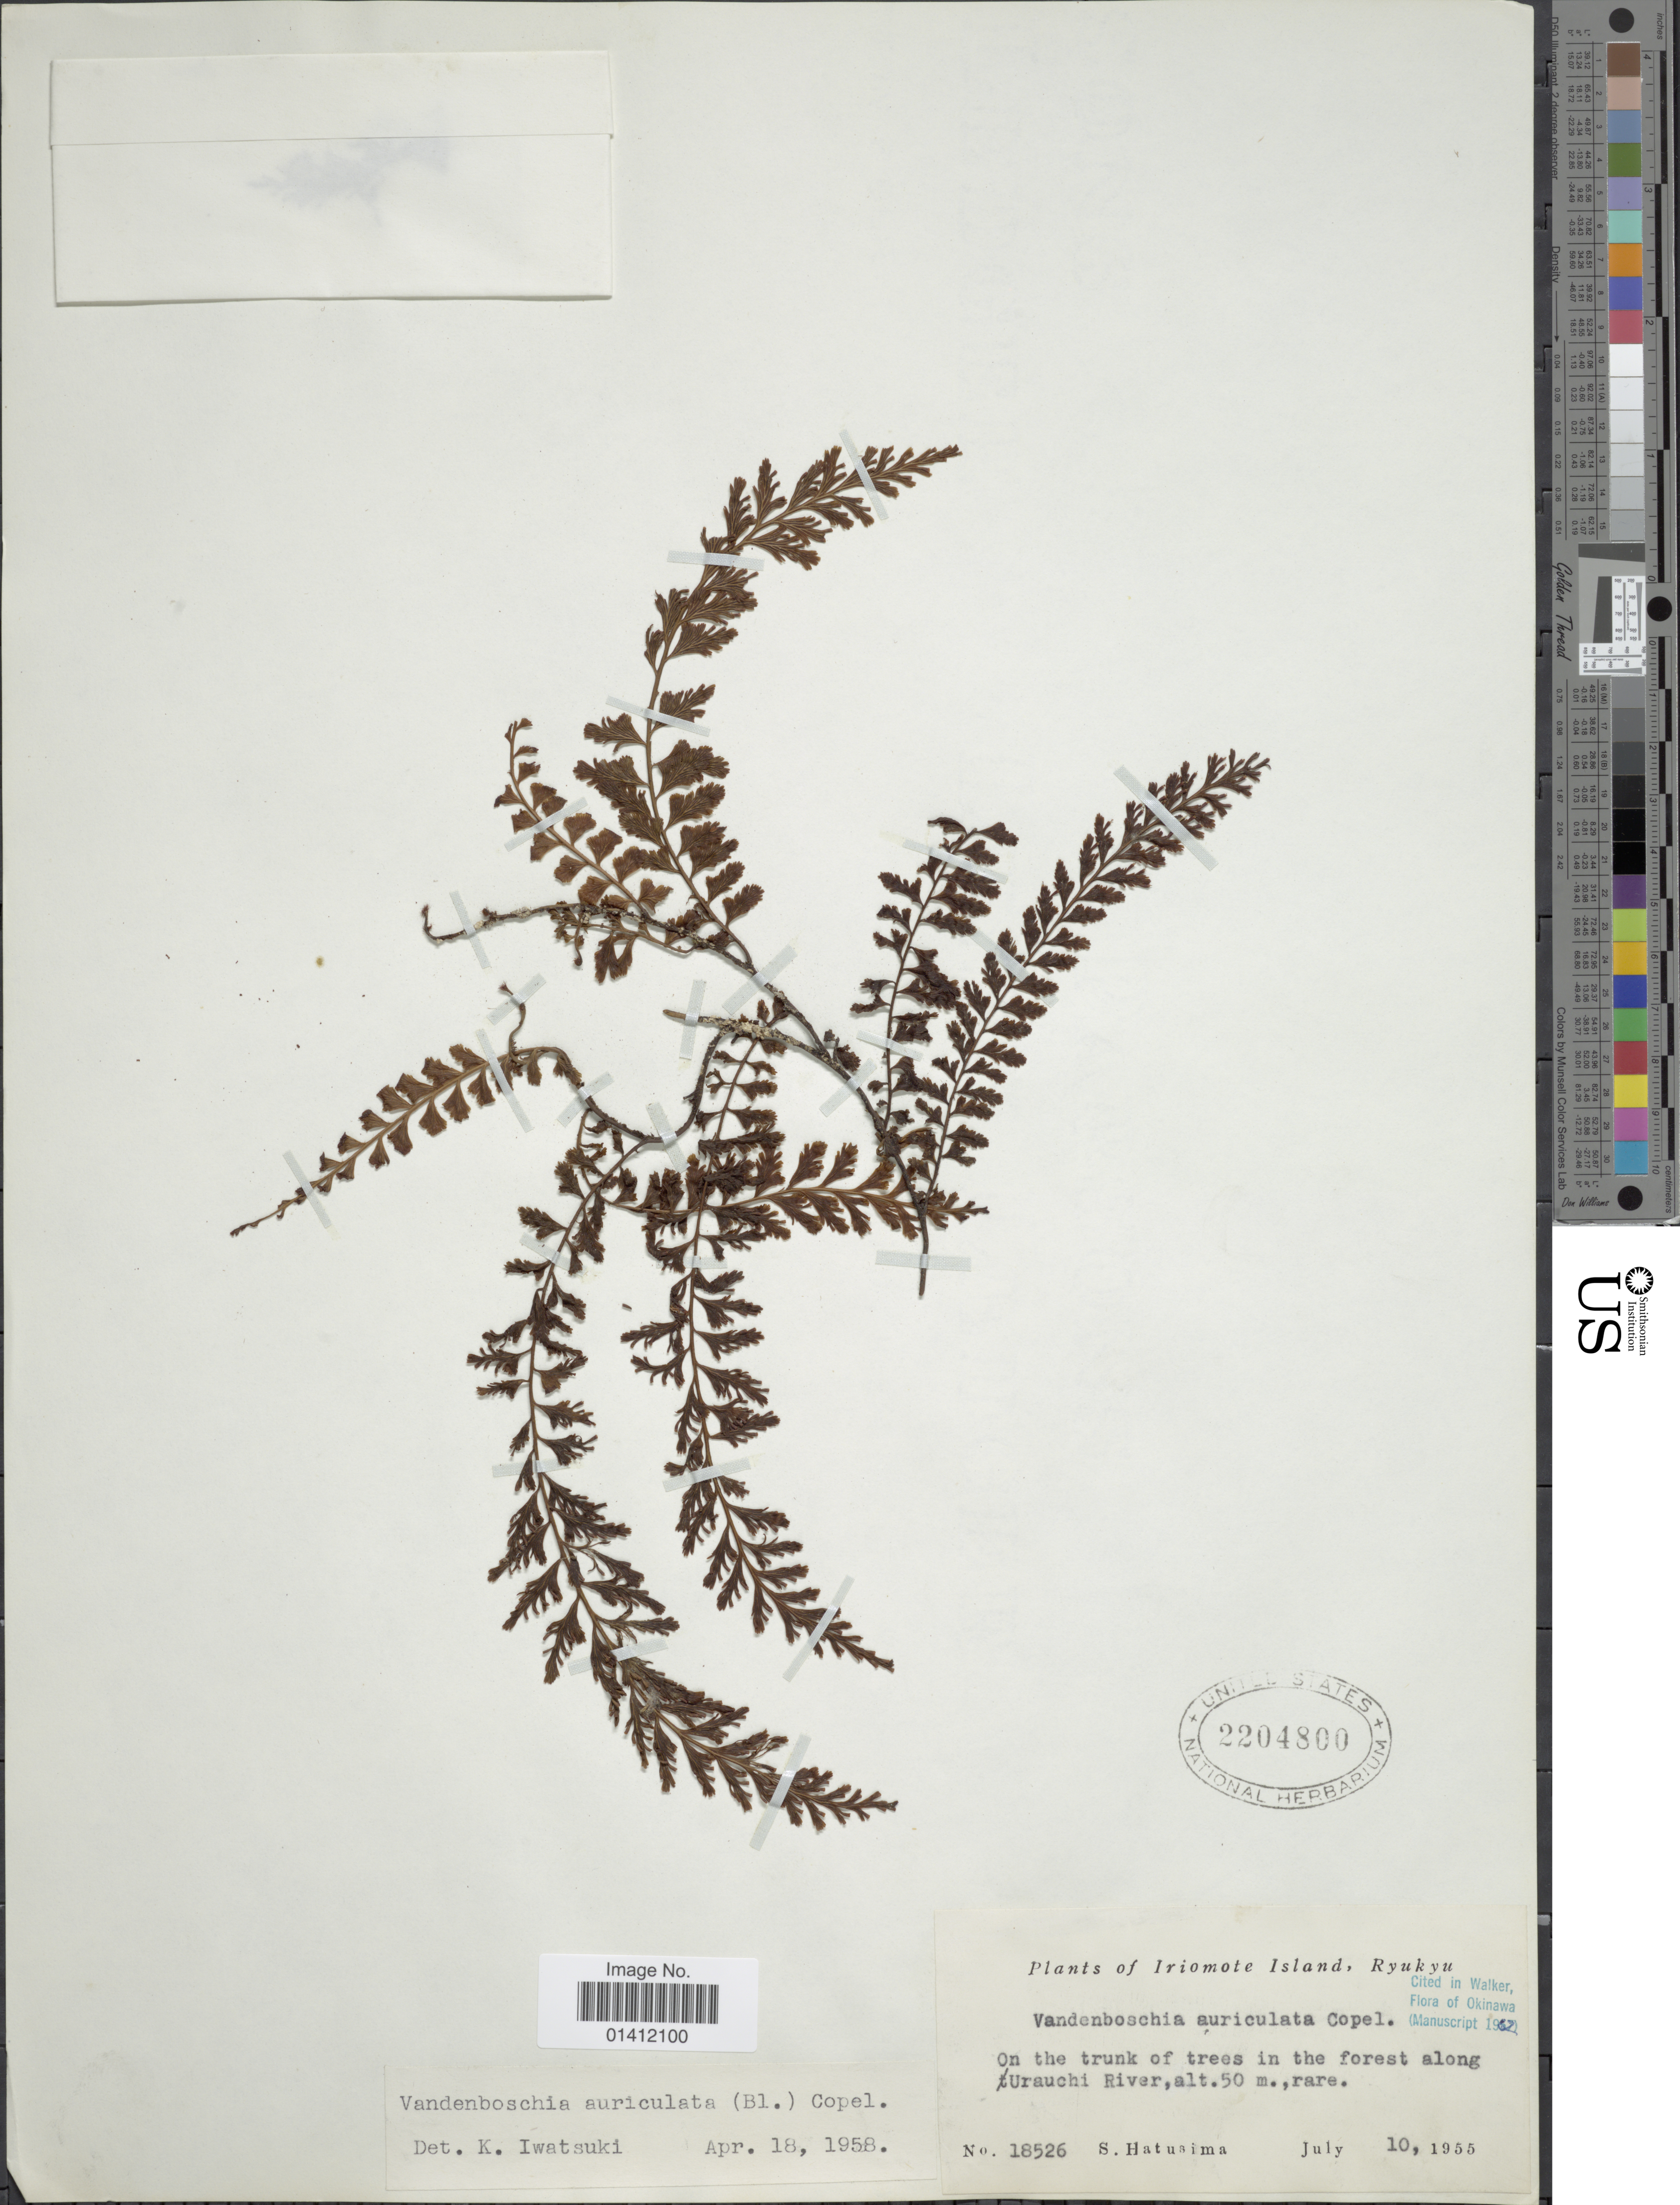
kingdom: Plantae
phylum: Tracheophyta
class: Polypodiopsida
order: Hymenophyllales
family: Hymenophyllaceae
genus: Vandenboschia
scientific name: Vandenboschia auriculata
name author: (Blume) Copel.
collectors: S. Hatushima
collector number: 18526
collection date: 1955-07-10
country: Japan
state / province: Okinawa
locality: Iriomote Island, Ryukyu. On the trunk of trees in the forest along Urauchi River.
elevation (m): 50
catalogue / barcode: US 2204800